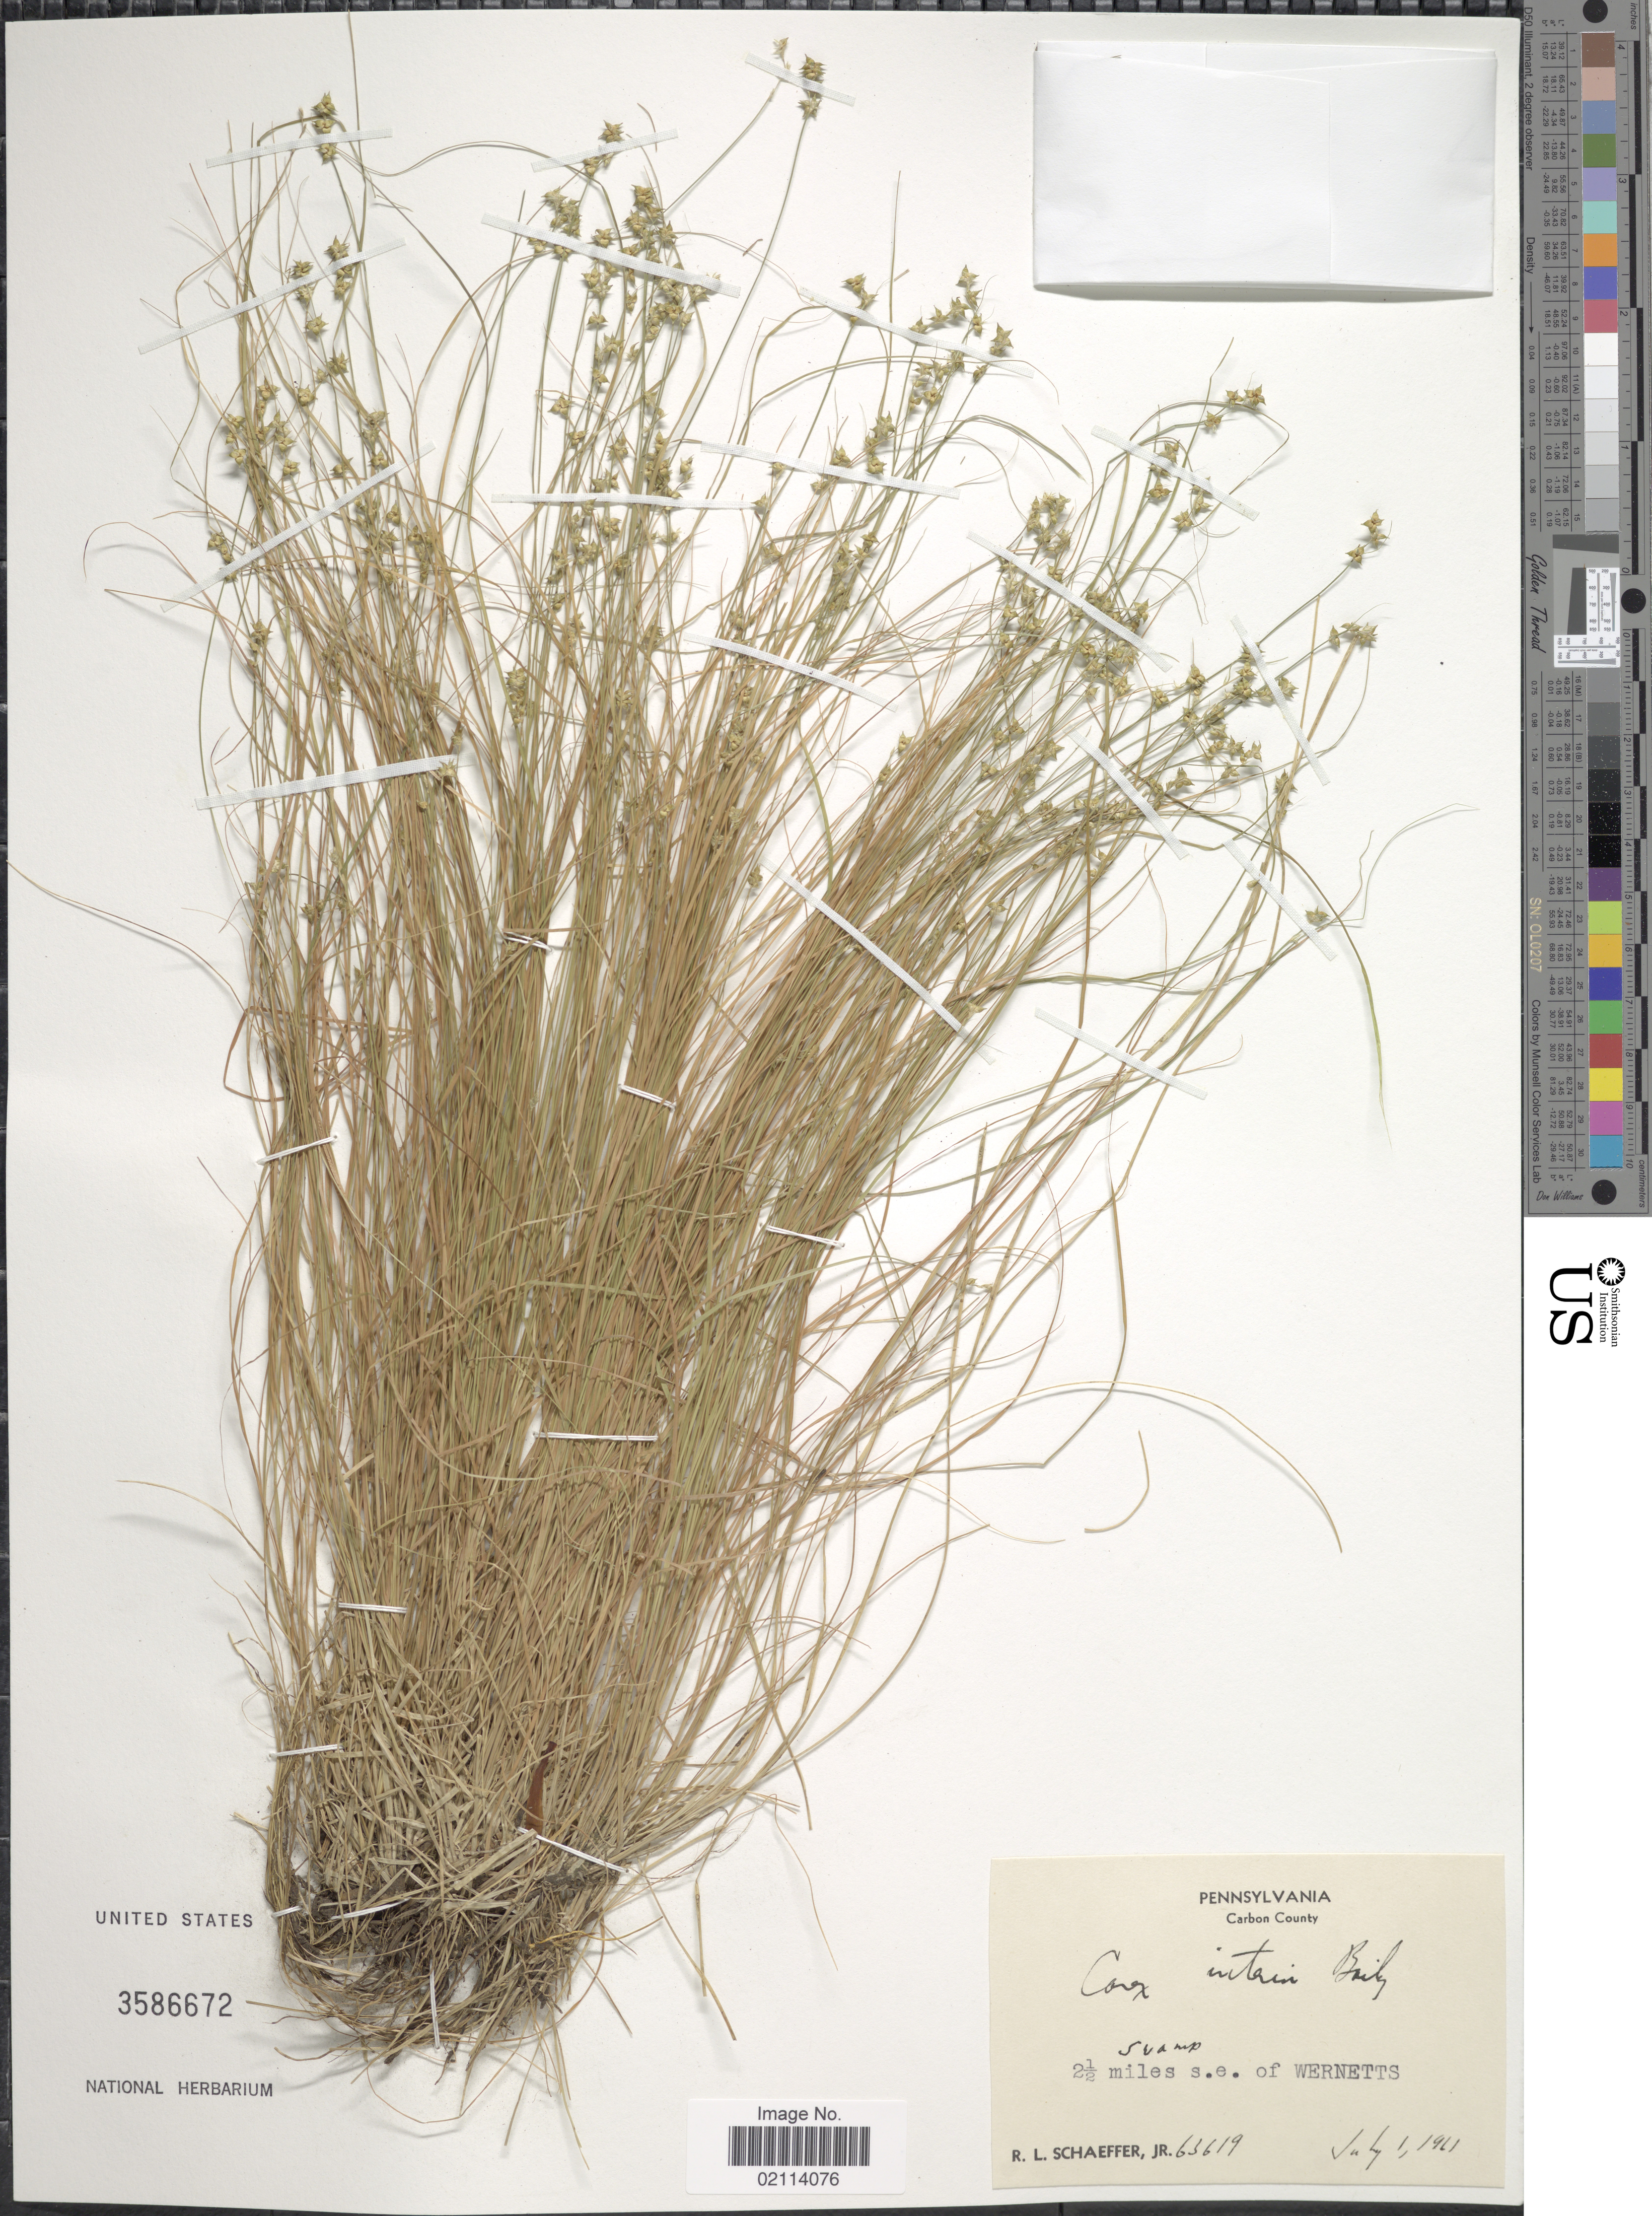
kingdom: Plantae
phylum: Tracheophyta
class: Liliopsida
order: Poales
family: Cyperaceae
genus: Carex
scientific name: Carex interior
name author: L.H. Bailey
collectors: R. L. Schaeffer Jr.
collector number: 63619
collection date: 1911-07-01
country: United States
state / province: Pennsylvania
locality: Carbon County, swamp, 2 1/2 miles s.e. of Wernetts.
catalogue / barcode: US 3586672